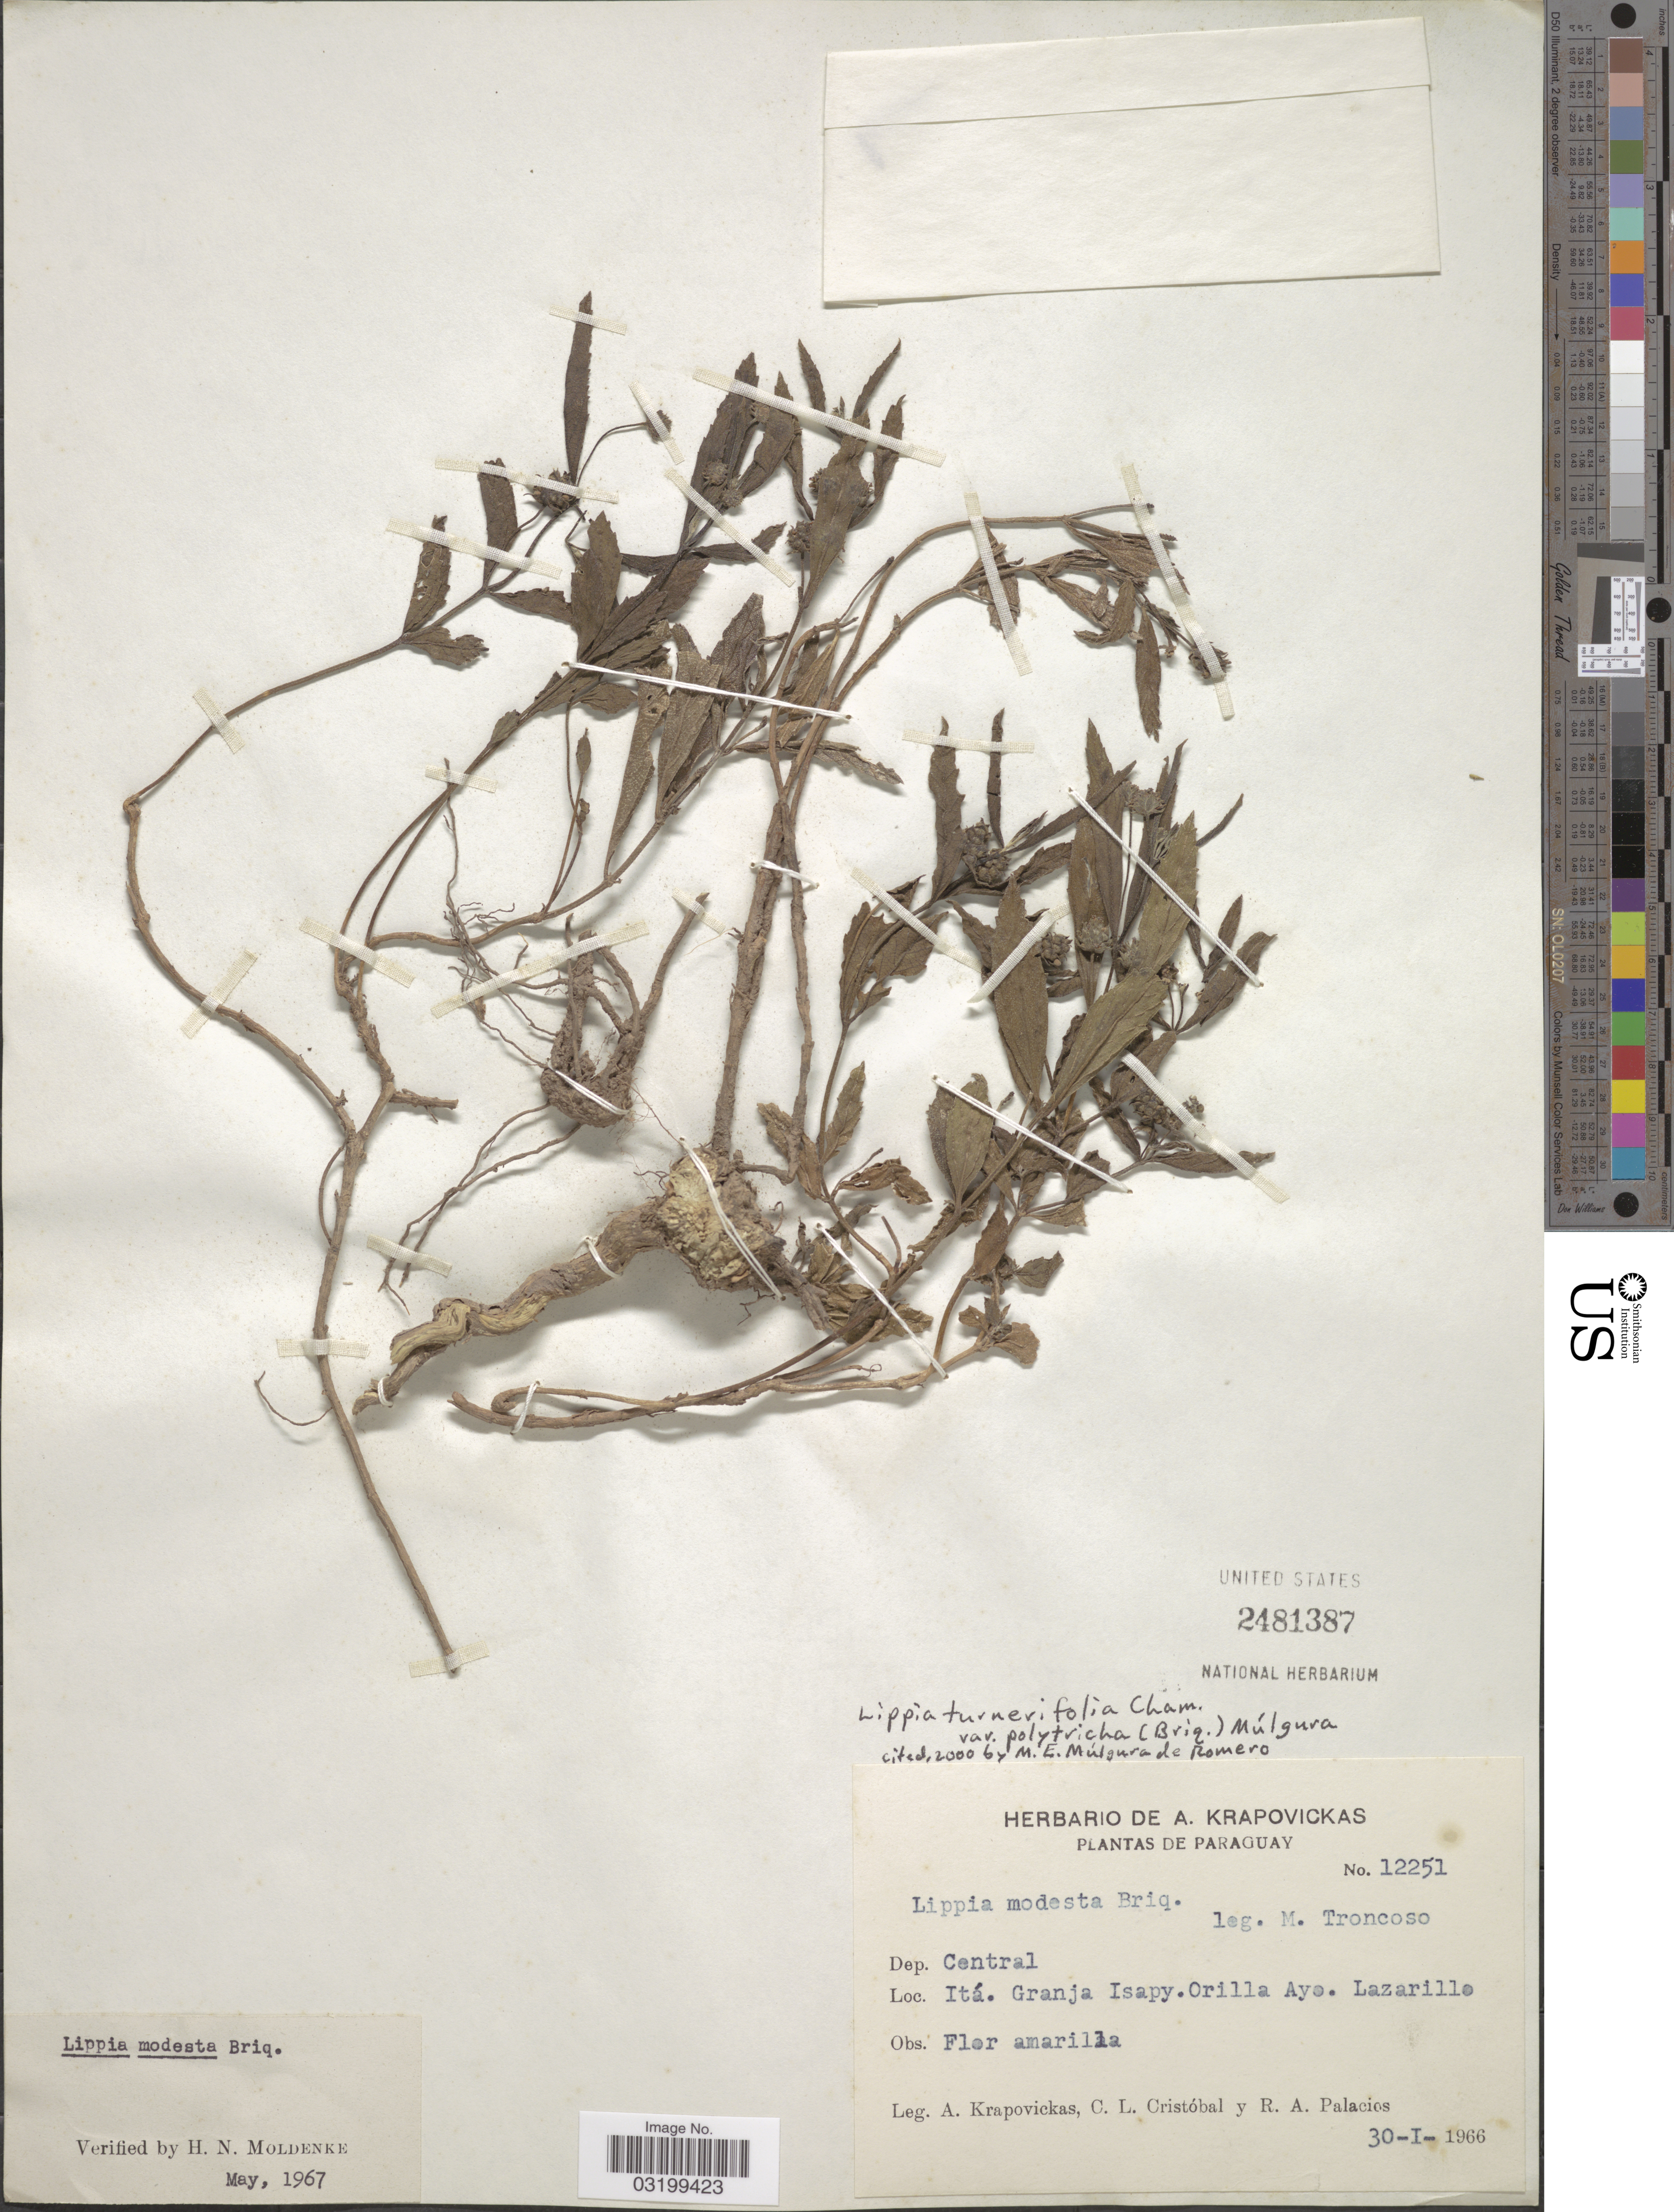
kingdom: Plantae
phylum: Tracheophyta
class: Magnoliopsida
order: Lamiales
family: Verbenaceae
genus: Lippia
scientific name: Lippia turnerifolia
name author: Cham.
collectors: A. Krapovickas, C. L. Cristóbal & R. Palacios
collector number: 12251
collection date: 1966-01-30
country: Paraguay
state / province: Central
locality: Dep. Central. Itá. Granja Isapy. Orilla Ayo. Lazarillo.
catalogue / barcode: US 2481387